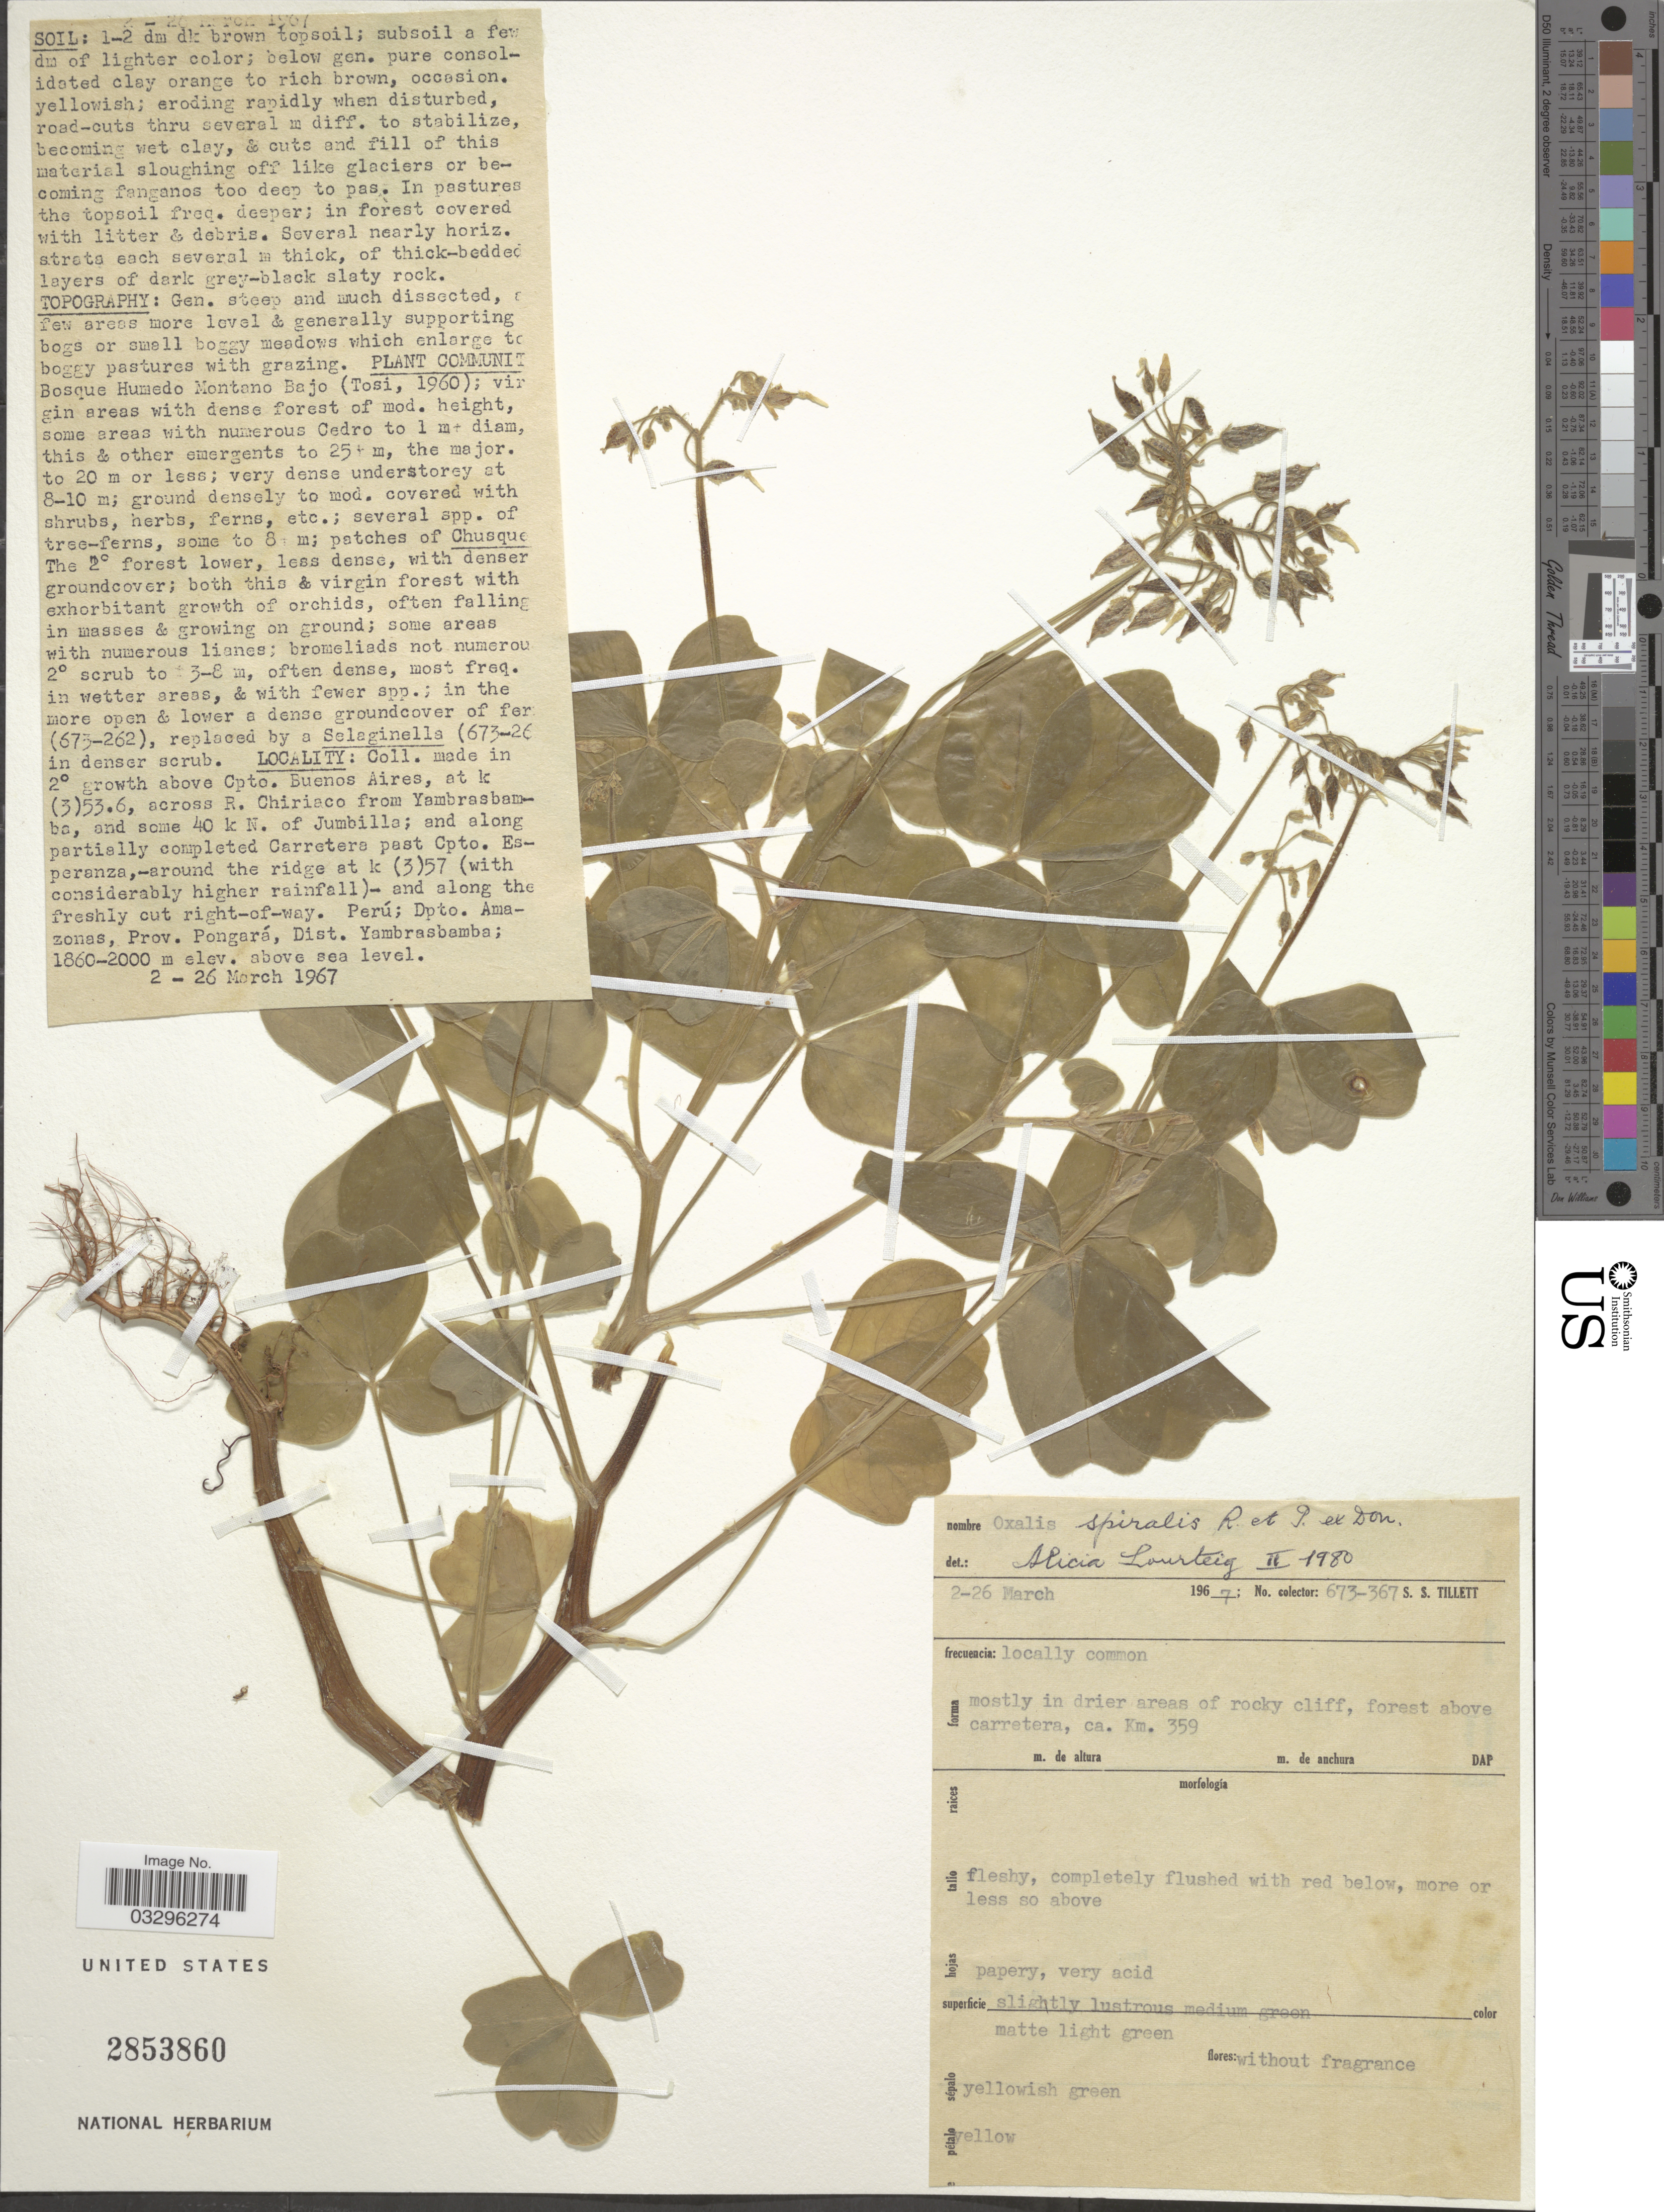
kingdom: Plantae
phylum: Tracheophyta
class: Magnoliopsida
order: Oxalidales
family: Oxalidaceae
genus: Oxalis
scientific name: Oxalis spiralis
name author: Ruiz & Pav. ex G. Don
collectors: S. S. Tillett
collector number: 673-367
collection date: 1967-03-02/1967-03-26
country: Peru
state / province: Amazonas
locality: Dpto. Amazonas, Prov. Pongará, Dist Yambrasbamba.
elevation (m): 1860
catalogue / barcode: US 2853860